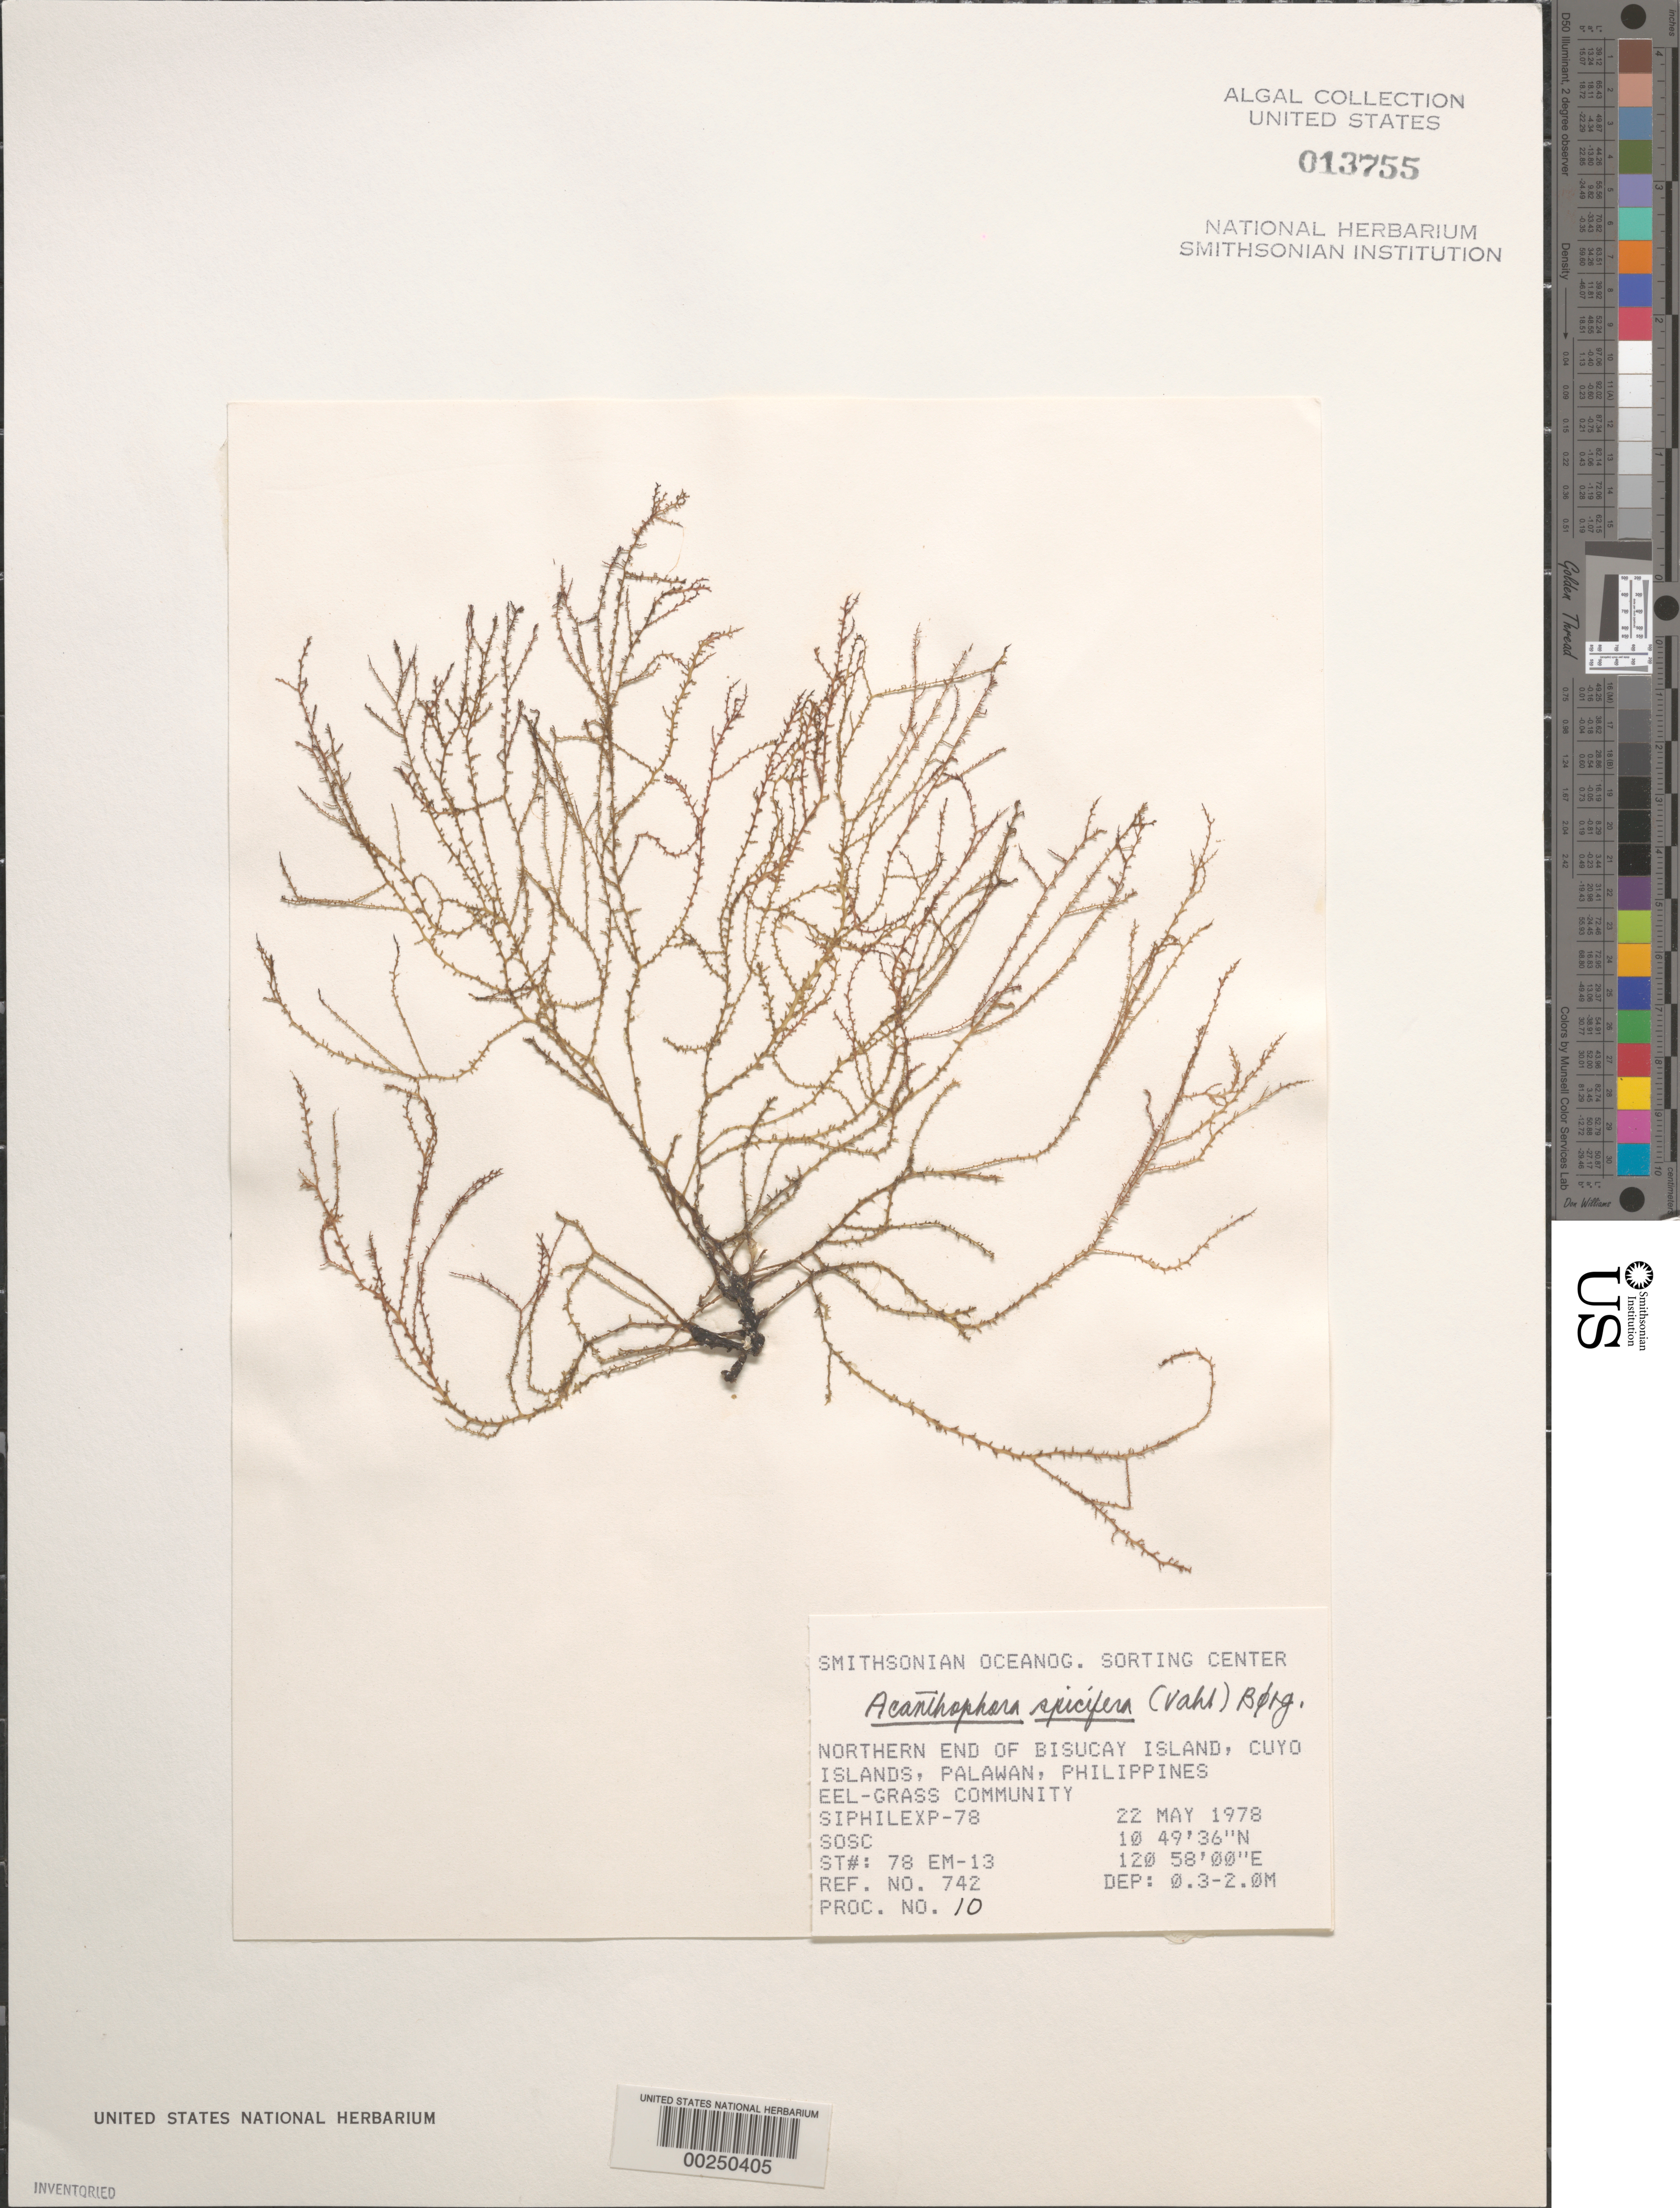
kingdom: Plantae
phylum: Rhodophyta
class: Florideophyceae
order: Ceramiales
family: Rhodomelaceae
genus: Acanthophora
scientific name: Acanthophora spicifera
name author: (Vahl) Børgesen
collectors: SOSC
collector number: Station 78 Em-13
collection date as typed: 22 May 1978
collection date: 1978-05-22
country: Philippines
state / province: Mimaropa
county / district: Palawan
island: Bisucay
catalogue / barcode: US 13755